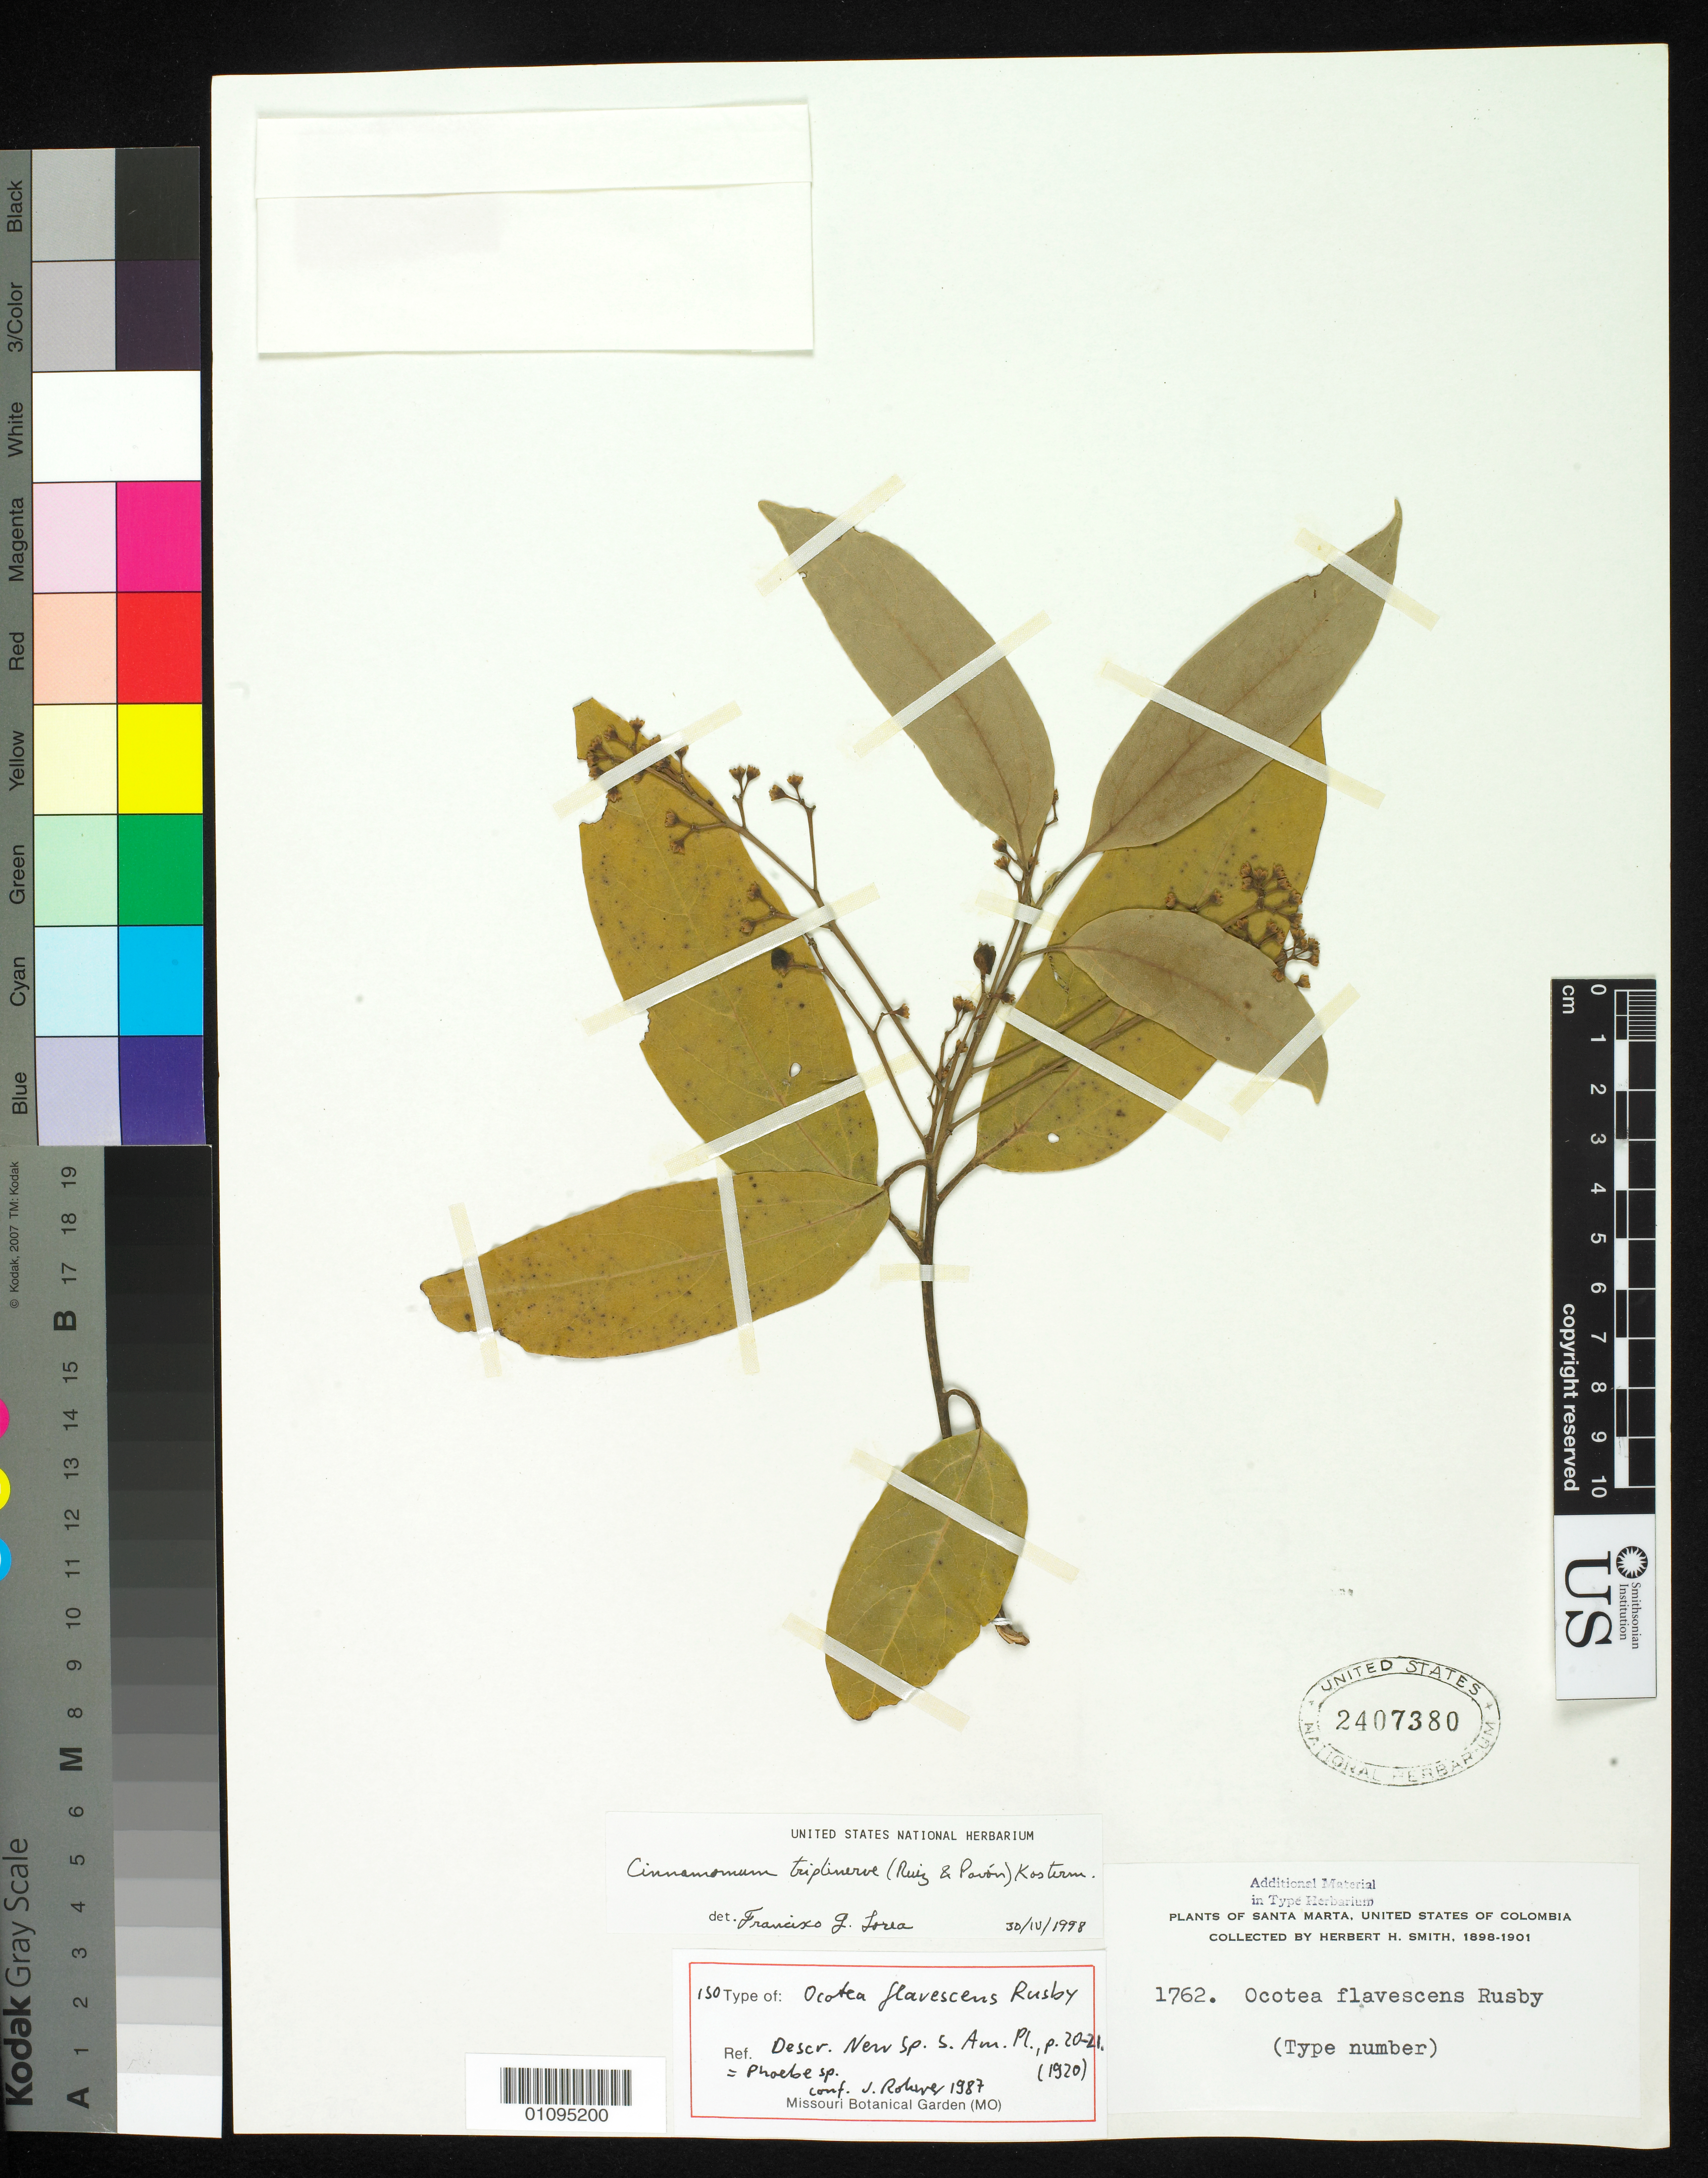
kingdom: Plantae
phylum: Tracheophyta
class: Magnoliopsida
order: Laurales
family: Lauraceae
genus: Ocotea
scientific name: Ocotea flavescens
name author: Rusby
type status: Isotype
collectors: Herbert H. Smith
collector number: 1762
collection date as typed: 1898-1901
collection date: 1898/1901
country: Colombia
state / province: Magdalena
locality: Santa Marta.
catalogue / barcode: US 2407380